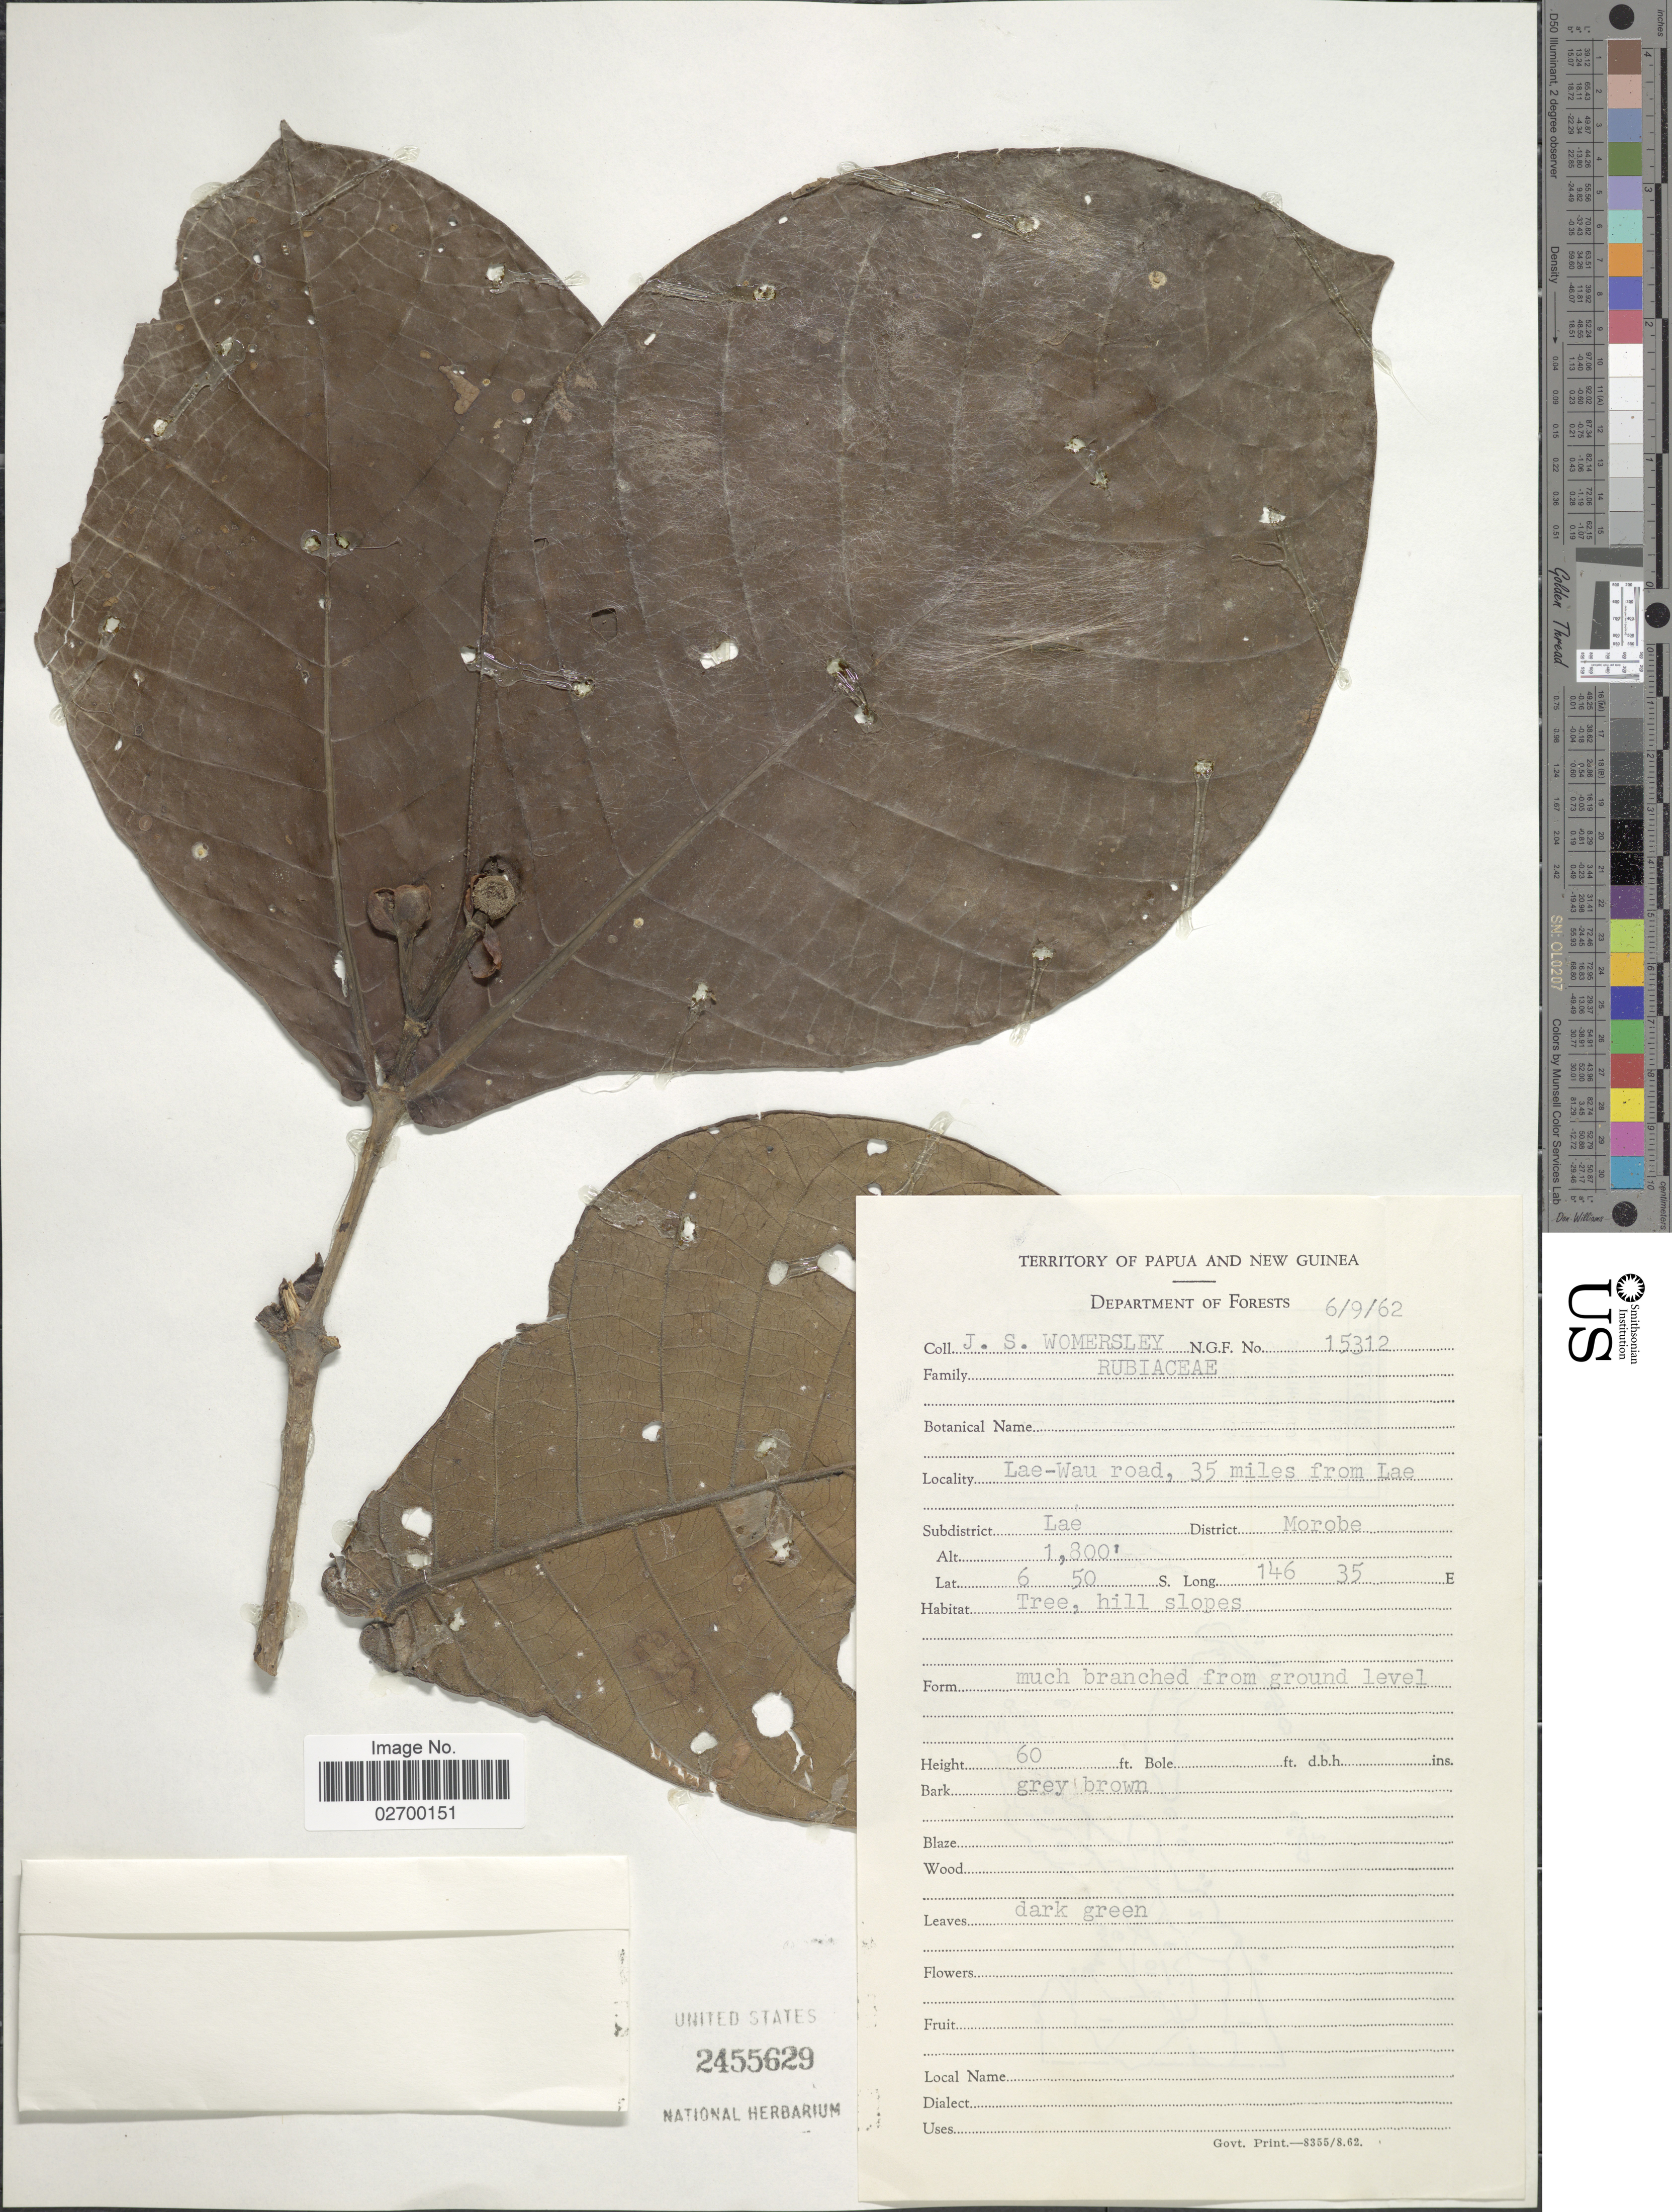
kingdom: Plantae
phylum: Tracheophyta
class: Magnoliopsida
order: Gentianales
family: Rubiaceae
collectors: J. S. Womersley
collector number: N.G.F. 15312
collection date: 1962-09-06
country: Papua New Guinea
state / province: Morobe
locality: Lae-Wau Road, 35 miles from Lae. Subdistrict Lae.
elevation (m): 549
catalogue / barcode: US 2455629